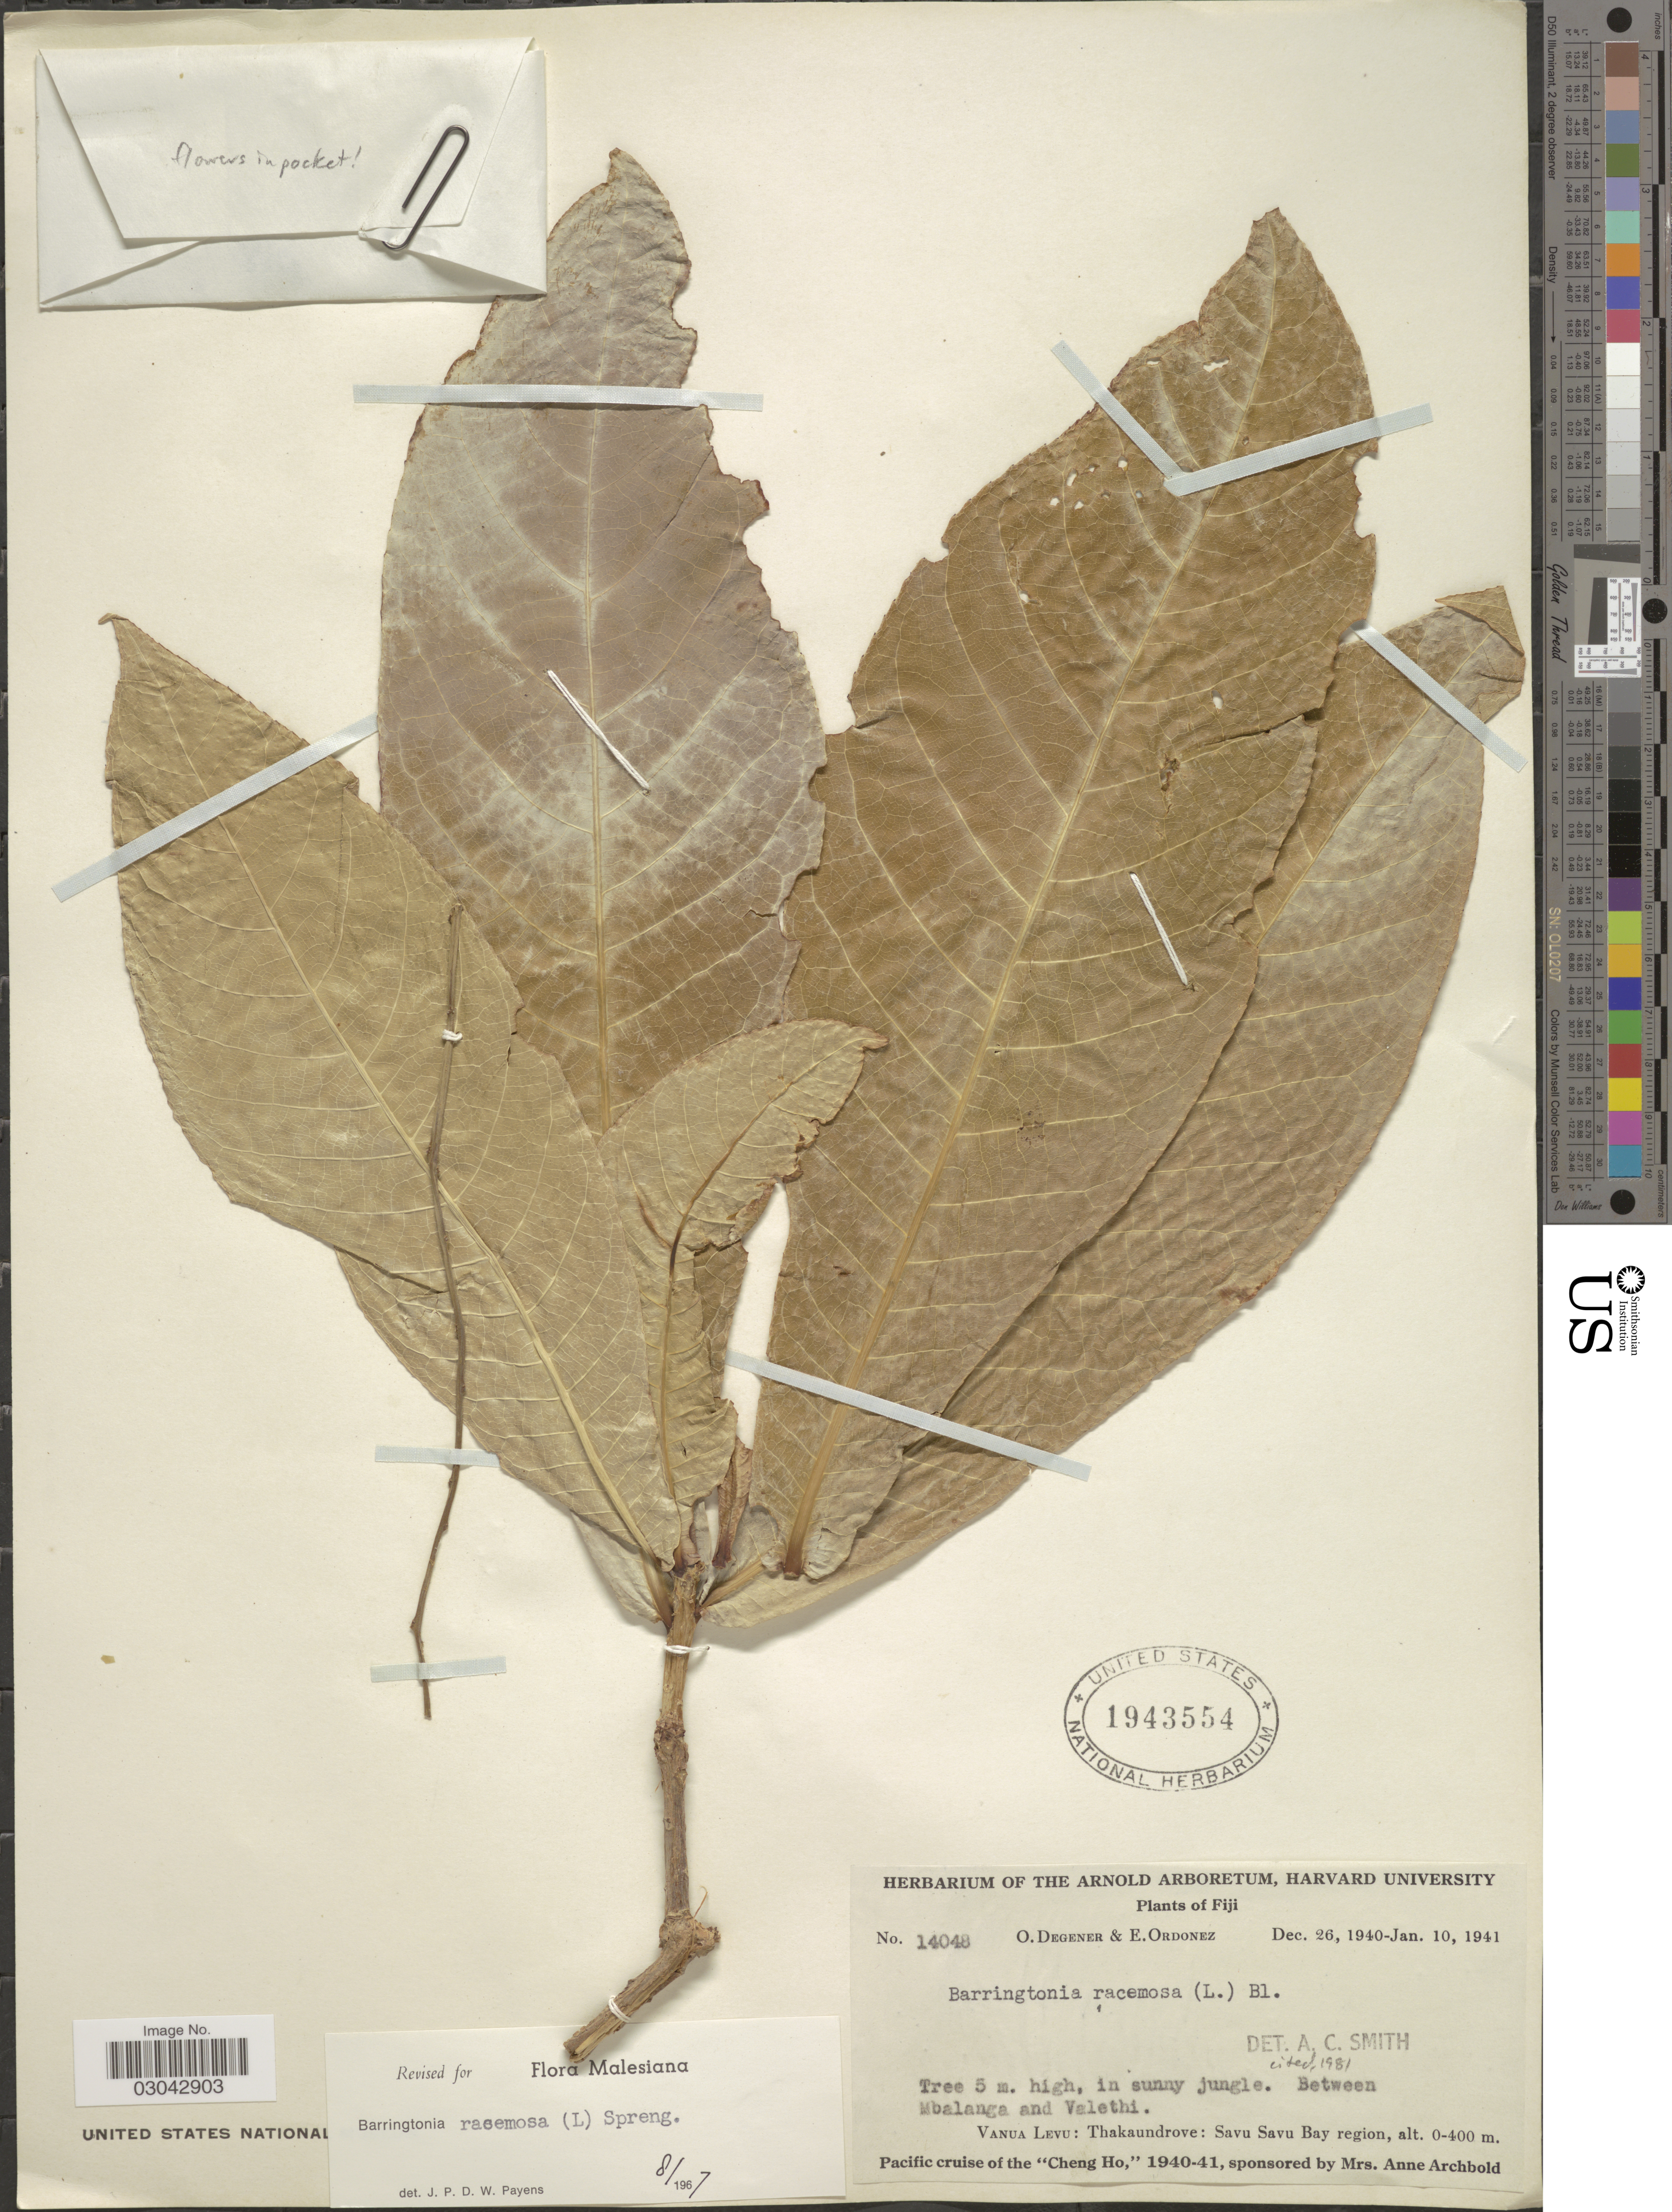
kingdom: Plantae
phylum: Tracheophyta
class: Magnoliopsida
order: Ericales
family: Lecythidaceae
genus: Barringtonia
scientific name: Barringtonia racemosa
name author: (L.) Spreng.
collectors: O. Degener & E. Ordonez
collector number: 14048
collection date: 1940-12-26/1941-01-10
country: Fiji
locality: Between Mbalanga and Valethi. Vanua Levu: Thakaundrove: Savu Savu Bay region.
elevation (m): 0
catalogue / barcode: US 1943554